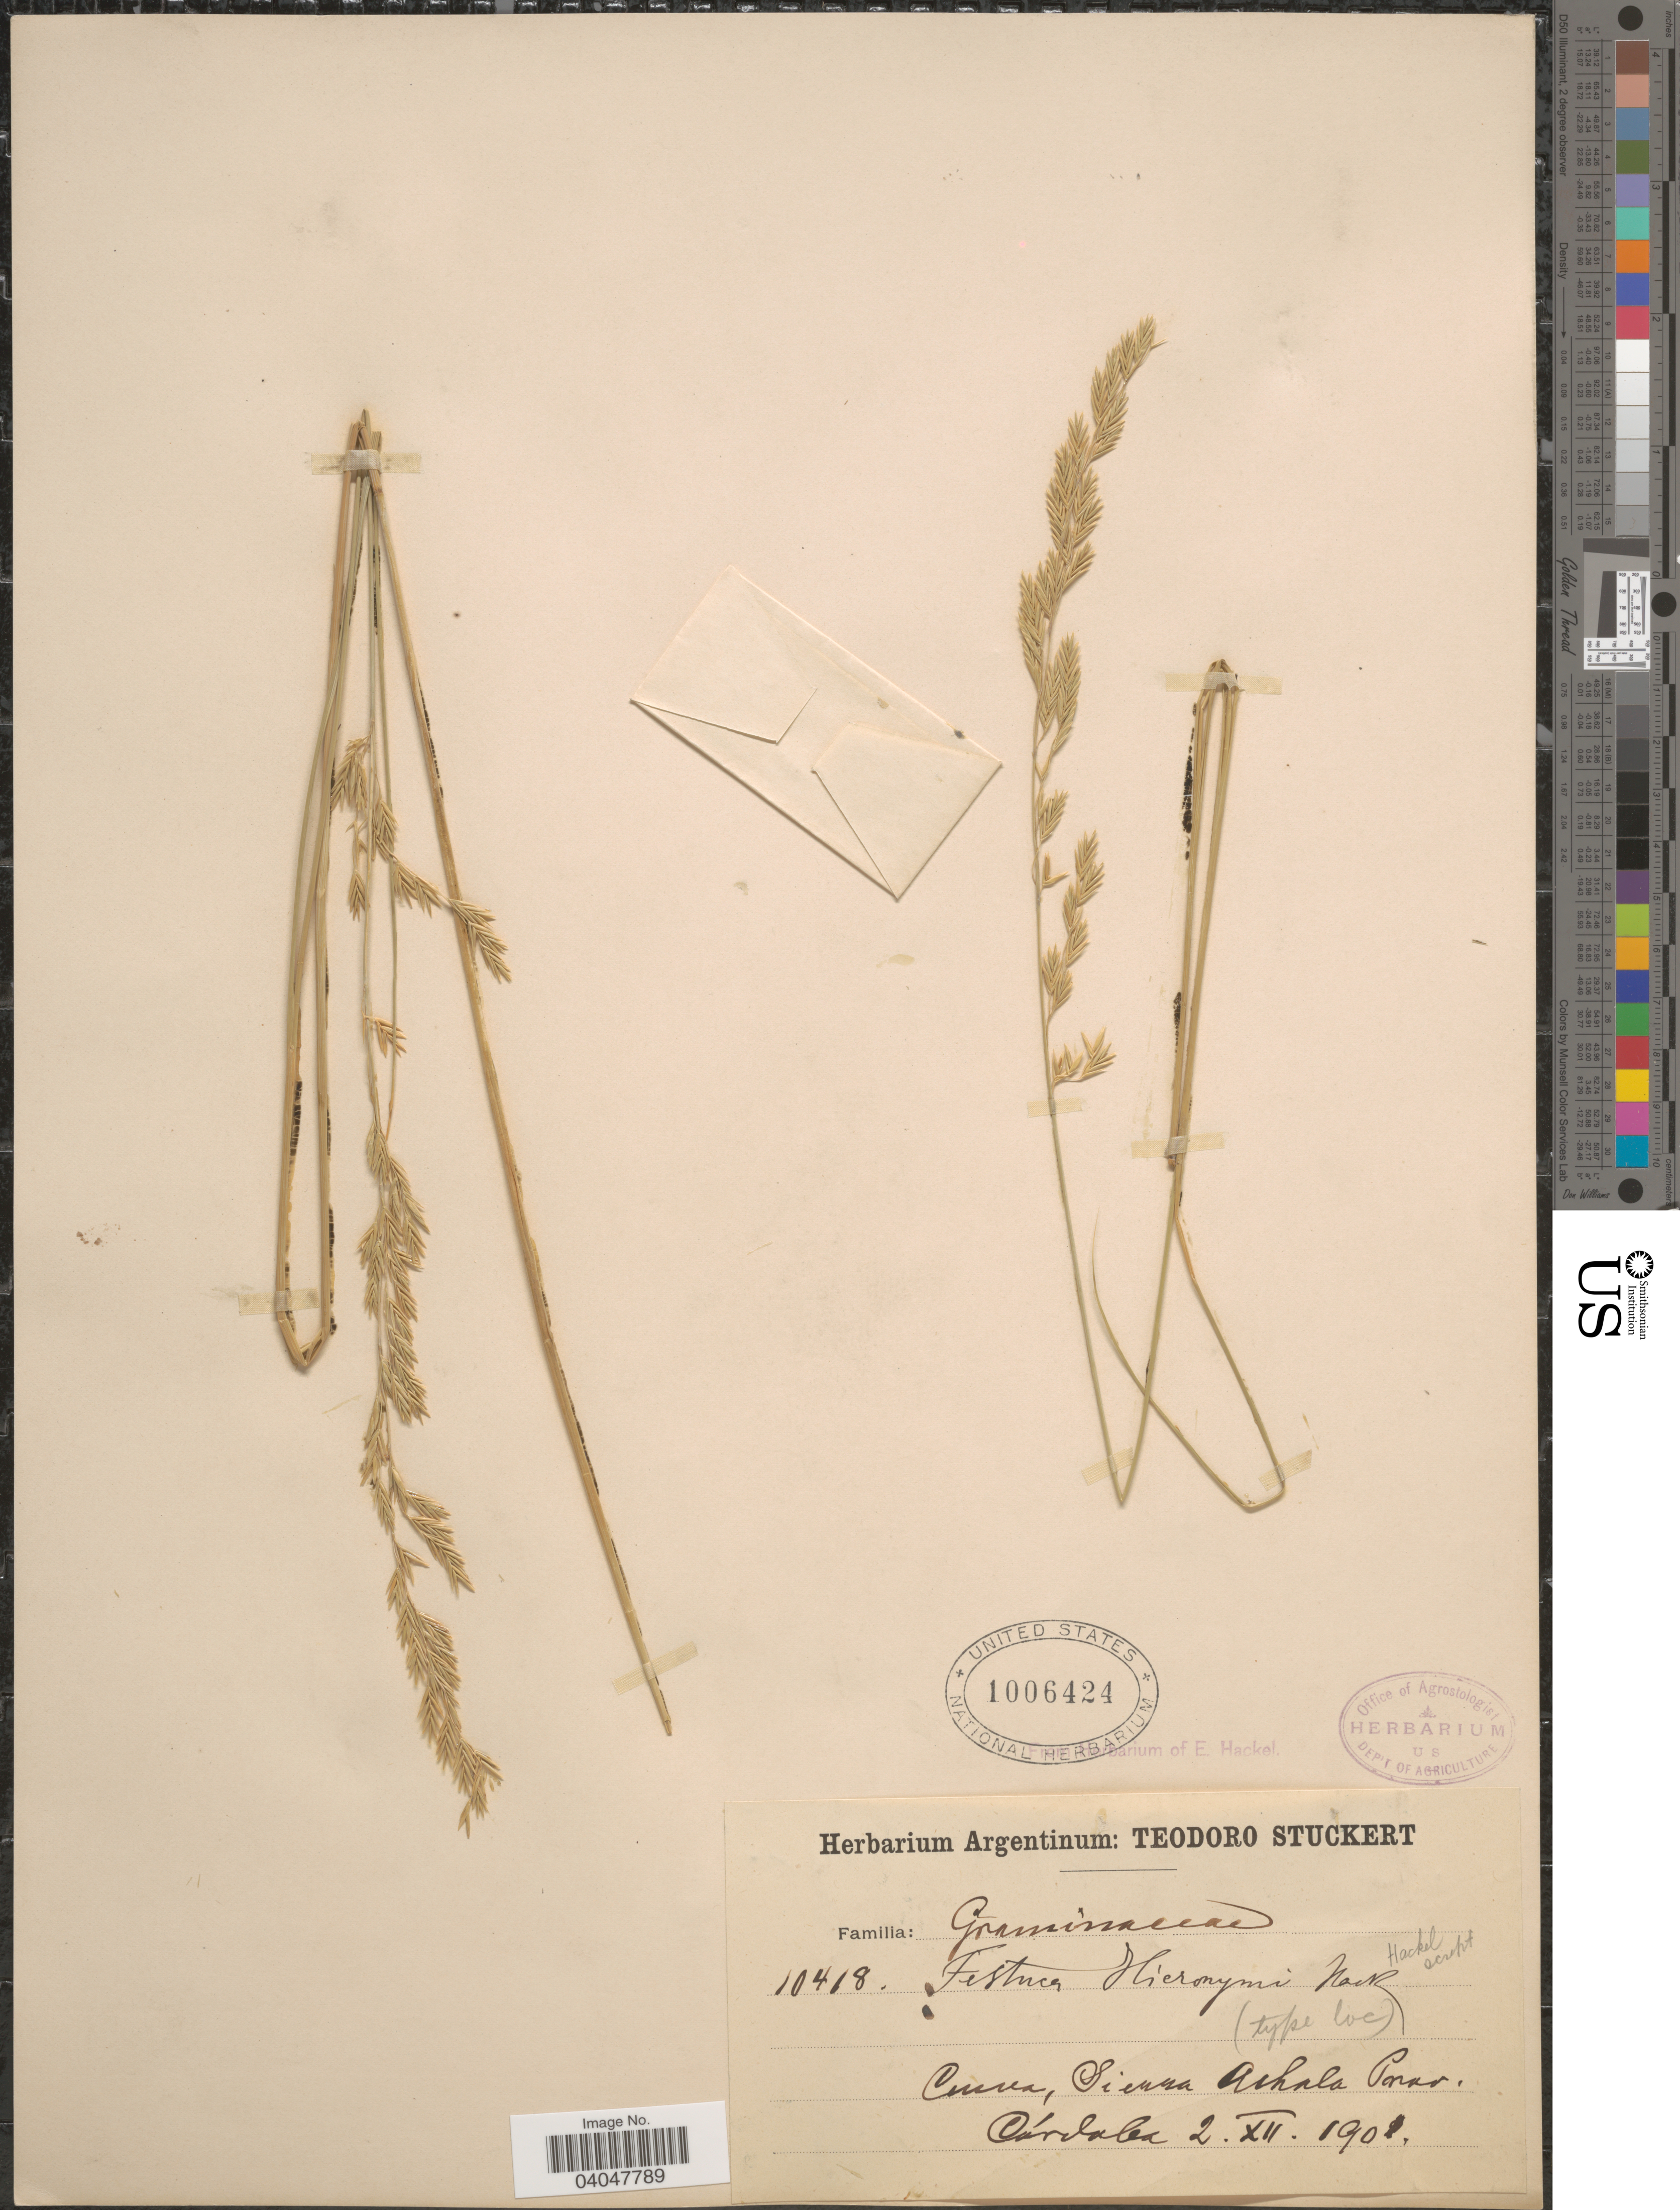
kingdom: Plantae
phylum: Tracheophyta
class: Liliopsida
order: Poales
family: Poaceae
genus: Festuca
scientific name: Festuca hieronymi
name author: Hack.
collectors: T. Stuckert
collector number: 10418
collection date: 1901-12-02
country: Argentina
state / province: Cordoba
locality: Cueva, Sierra Achala.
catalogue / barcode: US 1006424